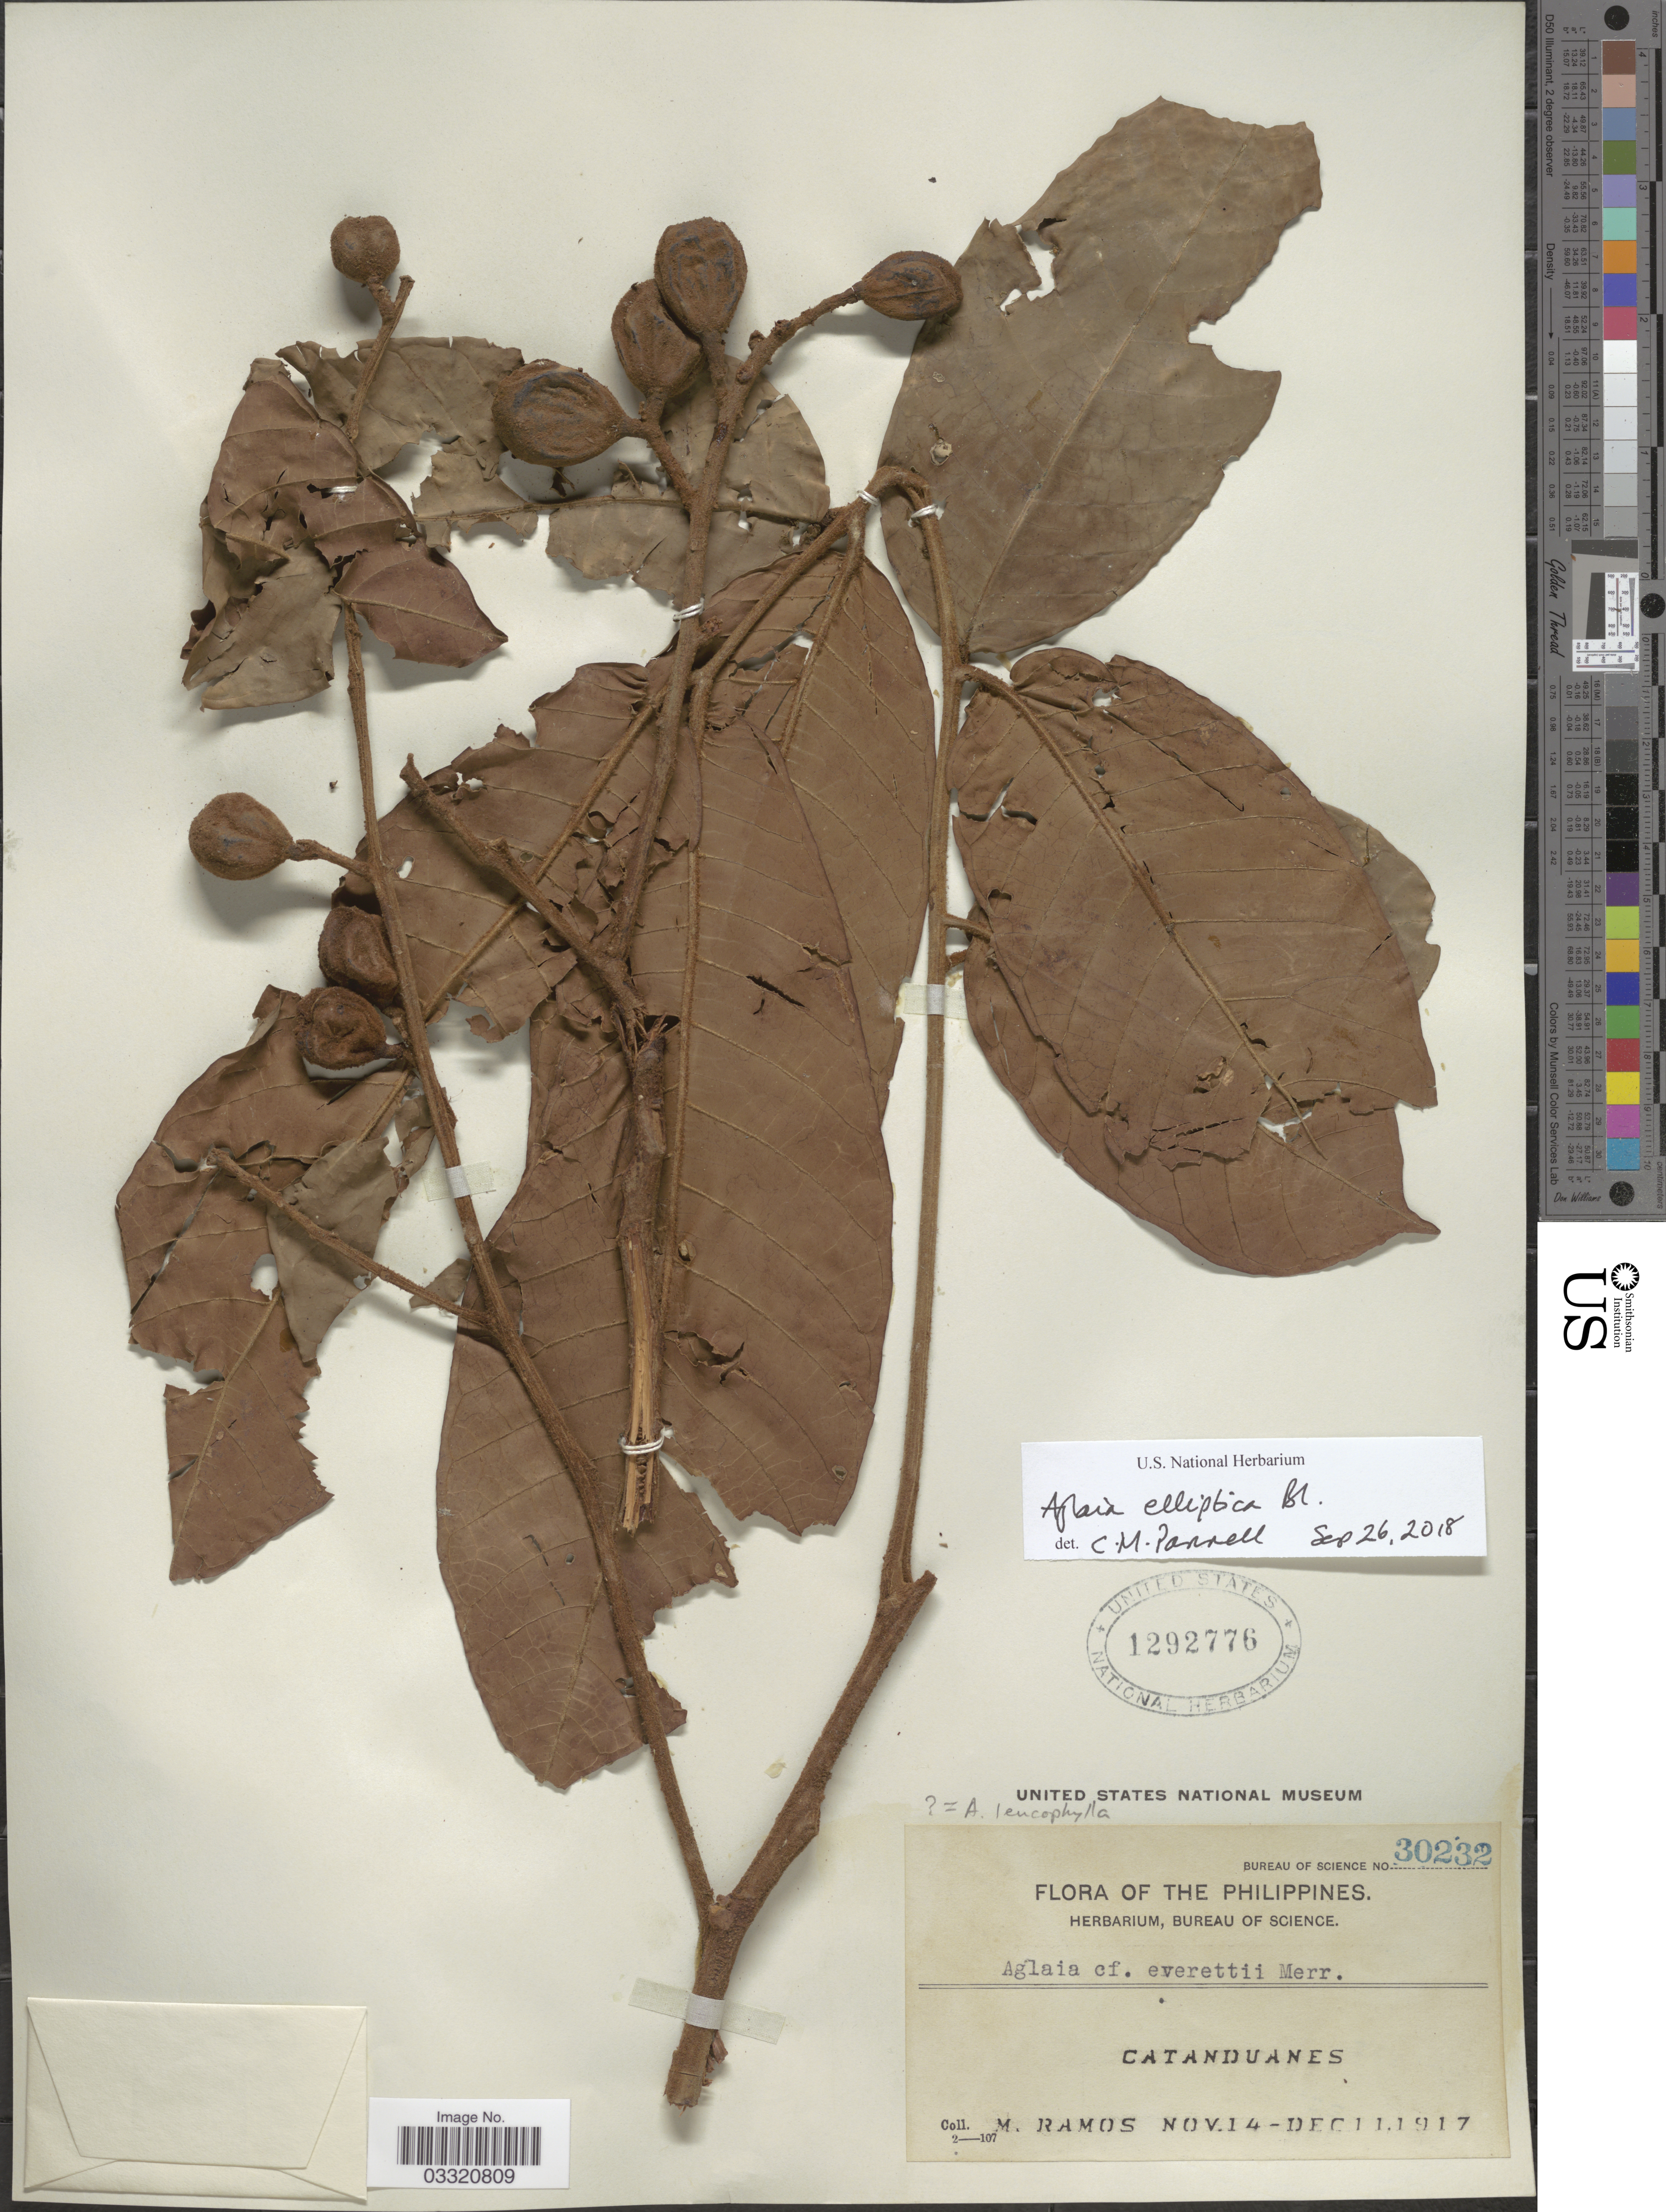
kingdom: Plantae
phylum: Tracheophyta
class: Magnoliopsida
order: Sapindales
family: Meliaceae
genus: Aglaia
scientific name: Aglaia elliptica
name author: Blume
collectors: M. Ramos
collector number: Bureau of Science 30232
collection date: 1917-11-14/1917-12-11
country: Philippines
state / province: Bicol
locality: Catanduanes.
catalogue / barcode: US 1292776